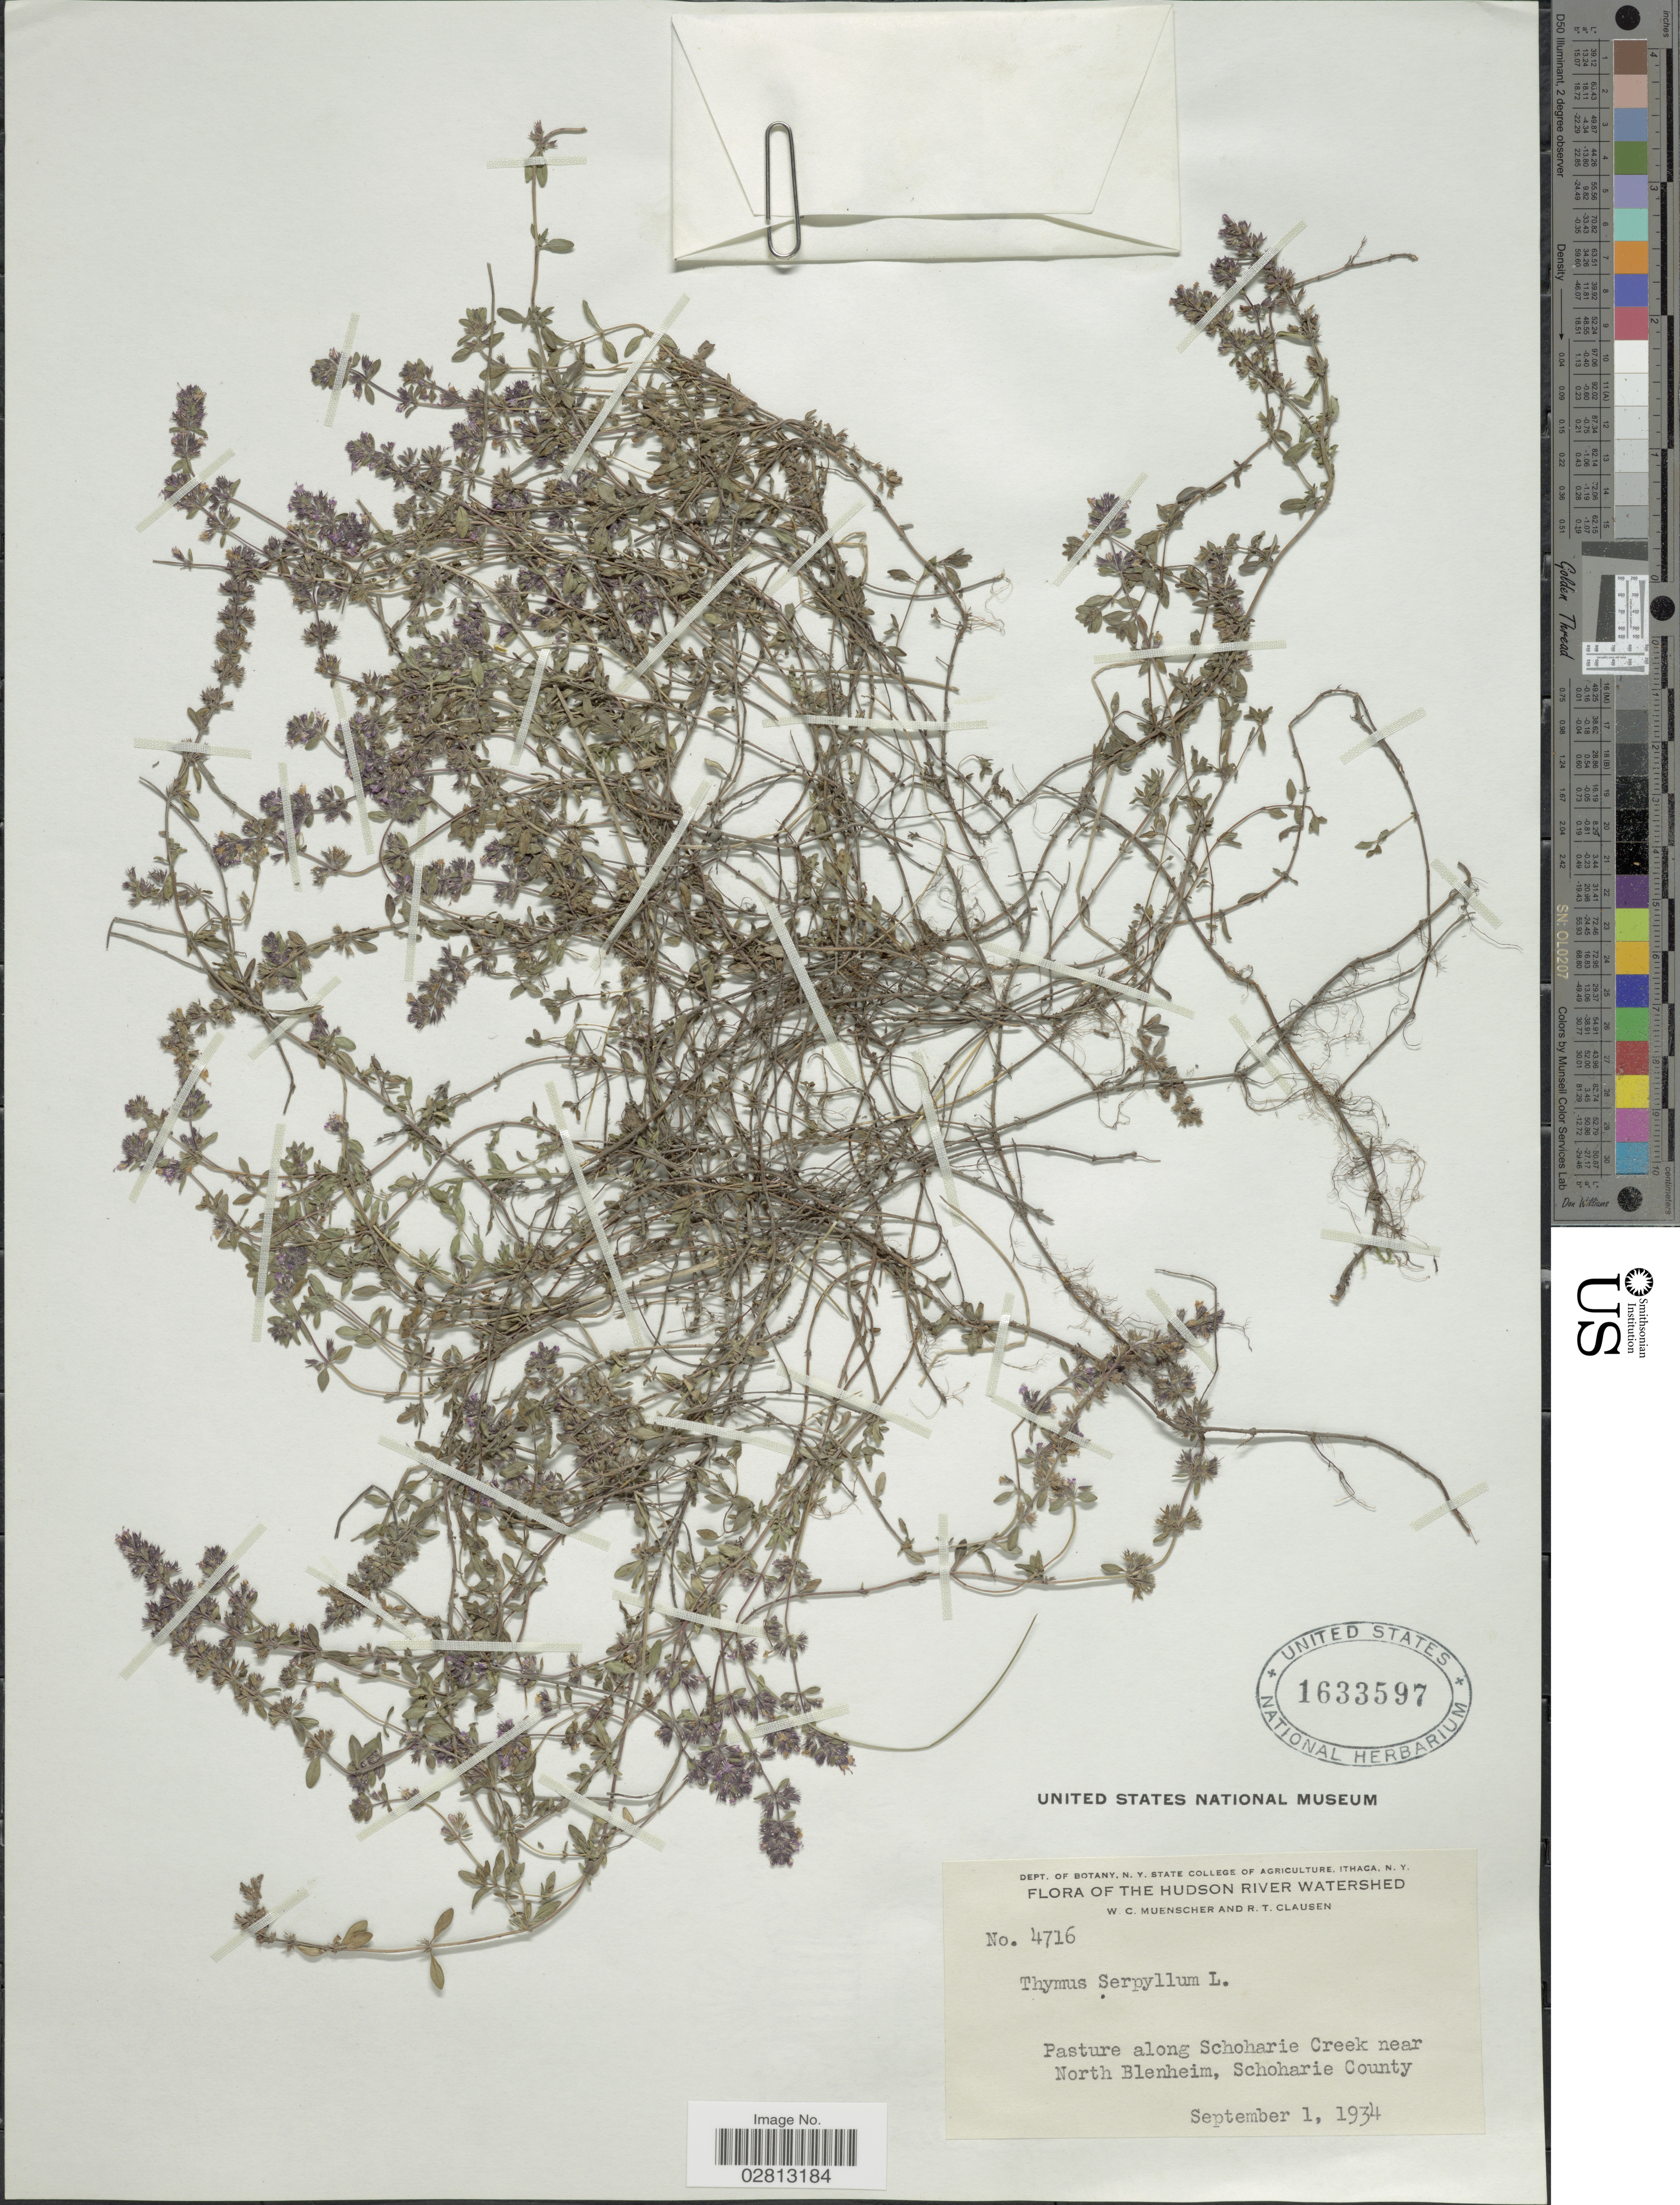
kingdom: Plantae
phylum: Tracheophyta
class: Magnoliopsida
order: Lamiales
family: Lamiaceae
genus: Thymus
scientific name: Thymus serpyllum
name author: L.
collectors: W. Muenscher & R. T. Clausen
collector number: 4716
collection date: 1934-09-01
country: United States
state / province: New York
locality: The Hudson River Watershed, Pasture along Schoharie Creek near North Blenheim, Schoharie County.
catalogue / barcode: US 1633597